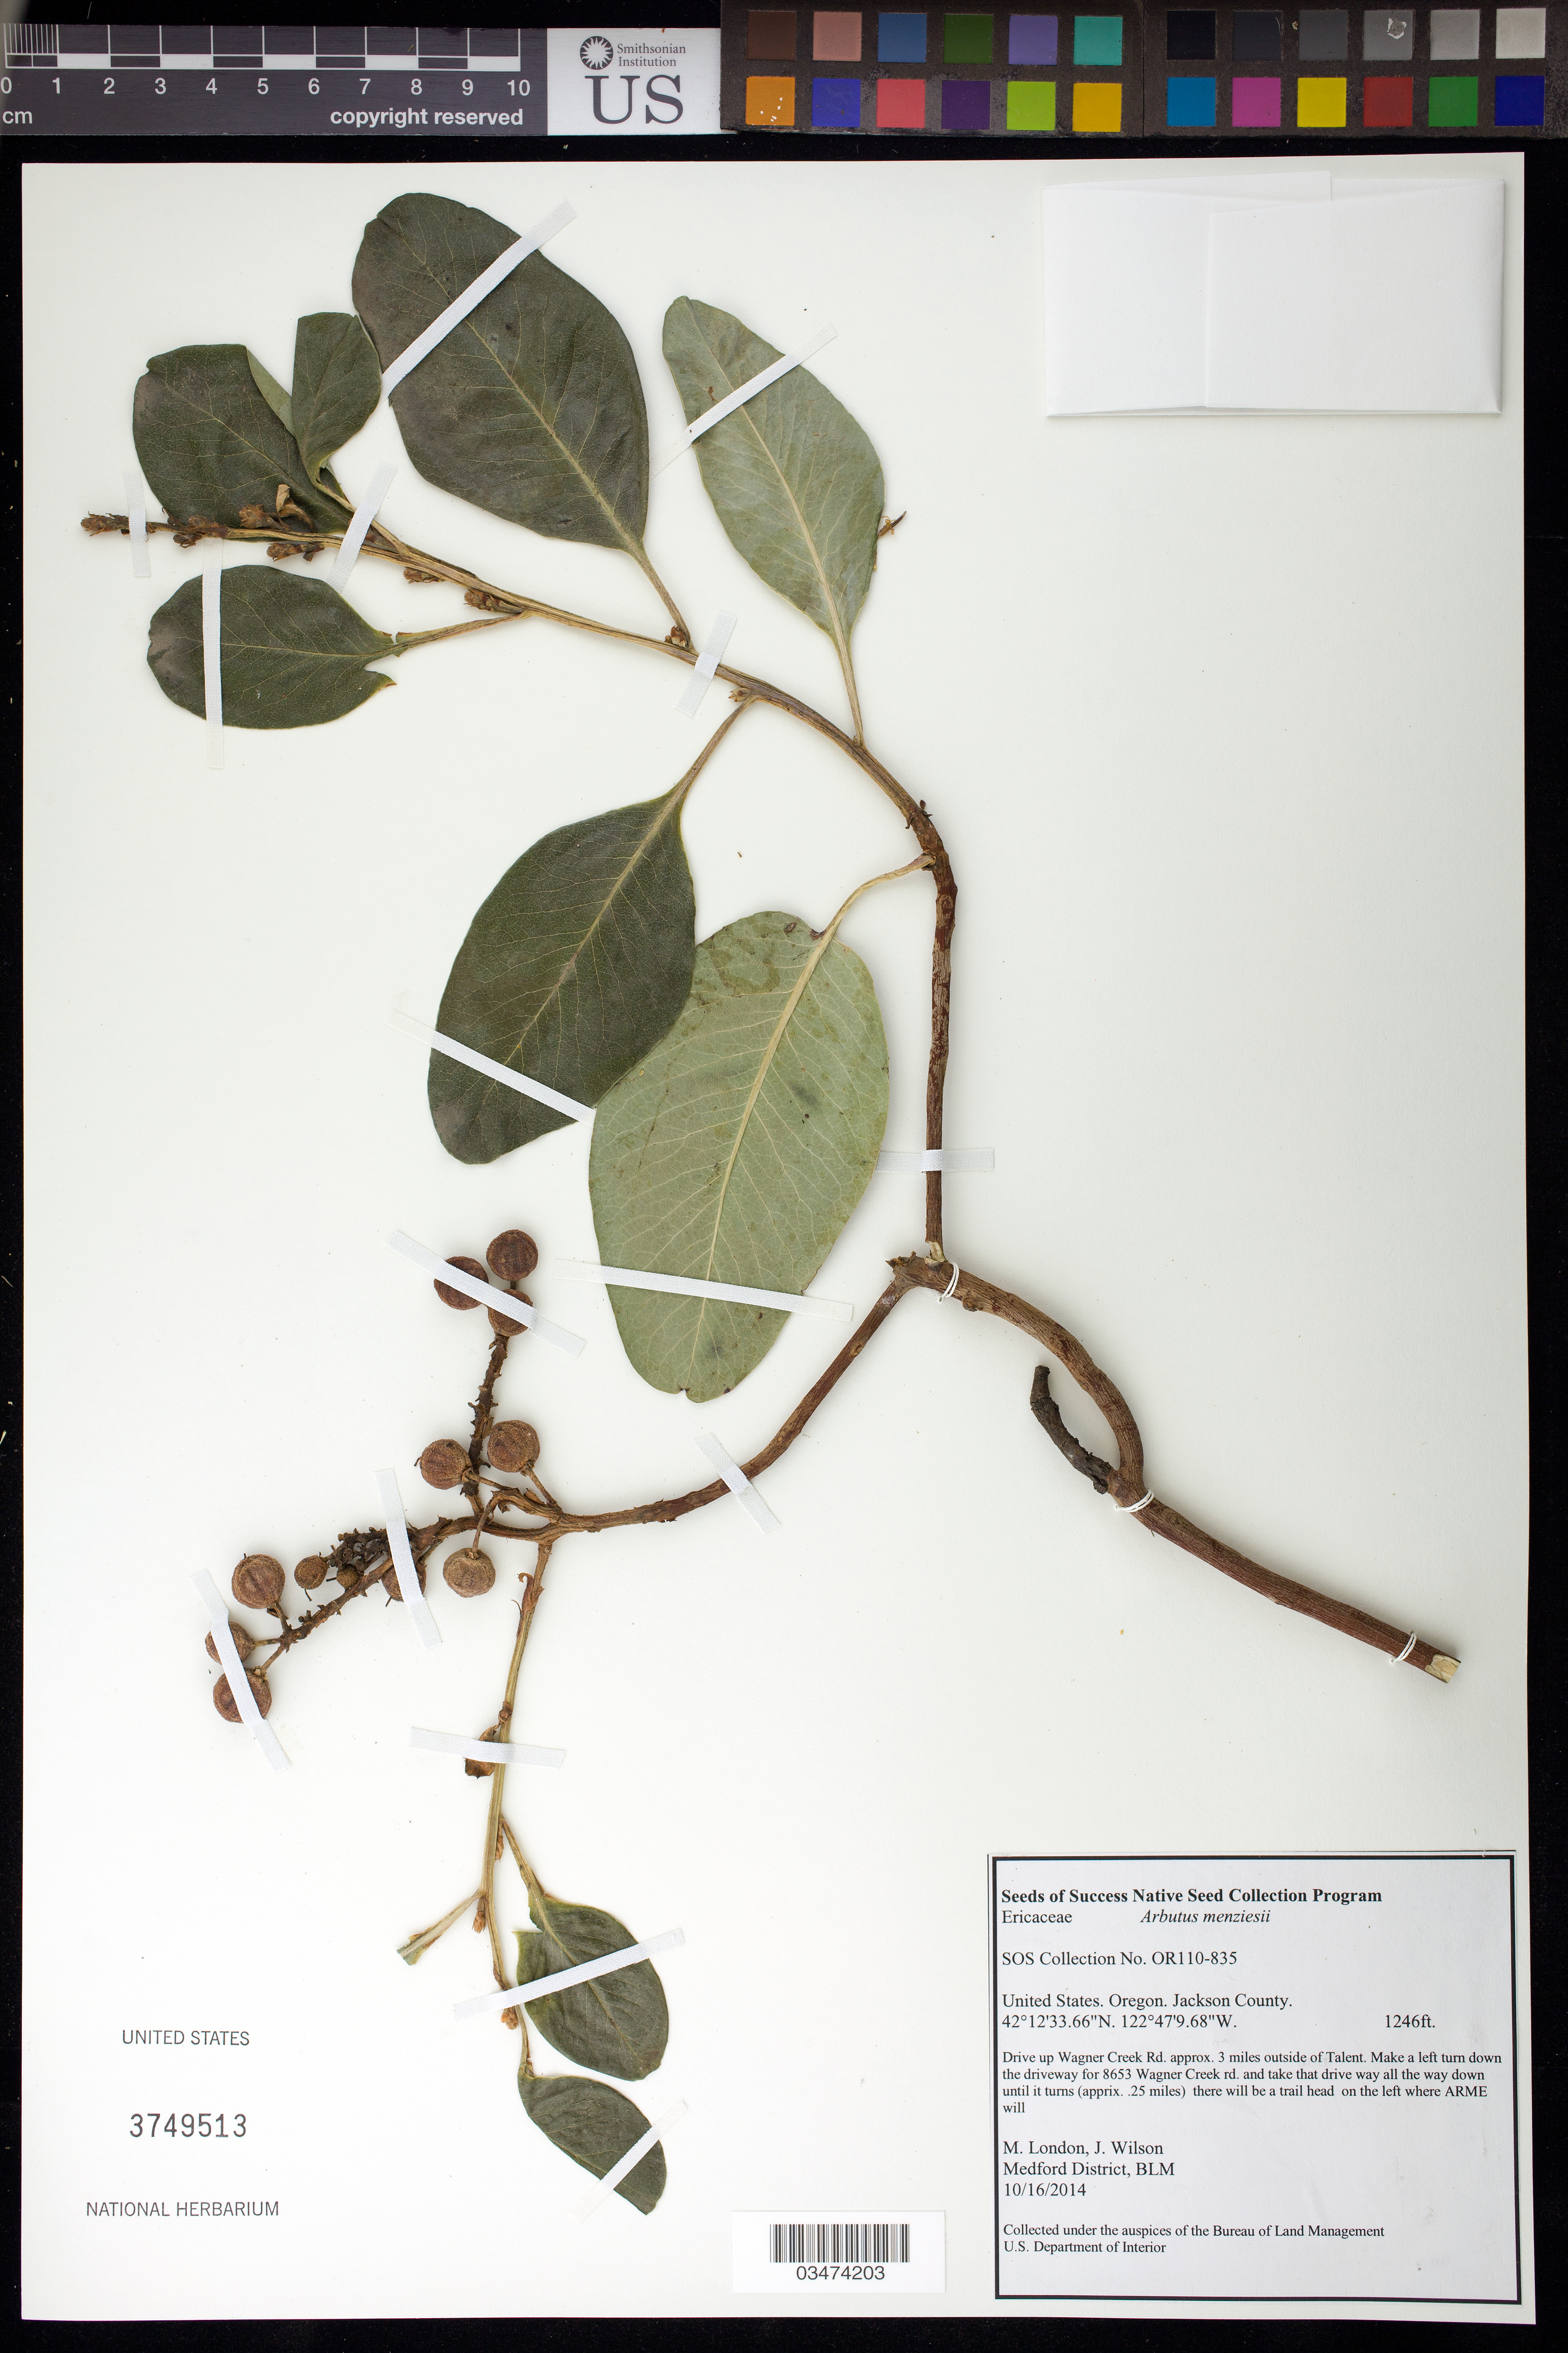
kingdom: Plantae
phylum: Tracheophyta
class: Magnoliopsida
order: Ericales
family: Ericaceae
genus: Arbutus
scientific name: Arbutus menziesii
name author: Pursh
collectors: M. London & J. Wilson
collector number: OR110-835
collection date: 2014-10-16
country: United States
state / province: Oregon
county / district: Jackson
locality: Trail head down 8653 Wagner Creek rd.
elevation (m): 380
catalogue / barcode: US 3749513